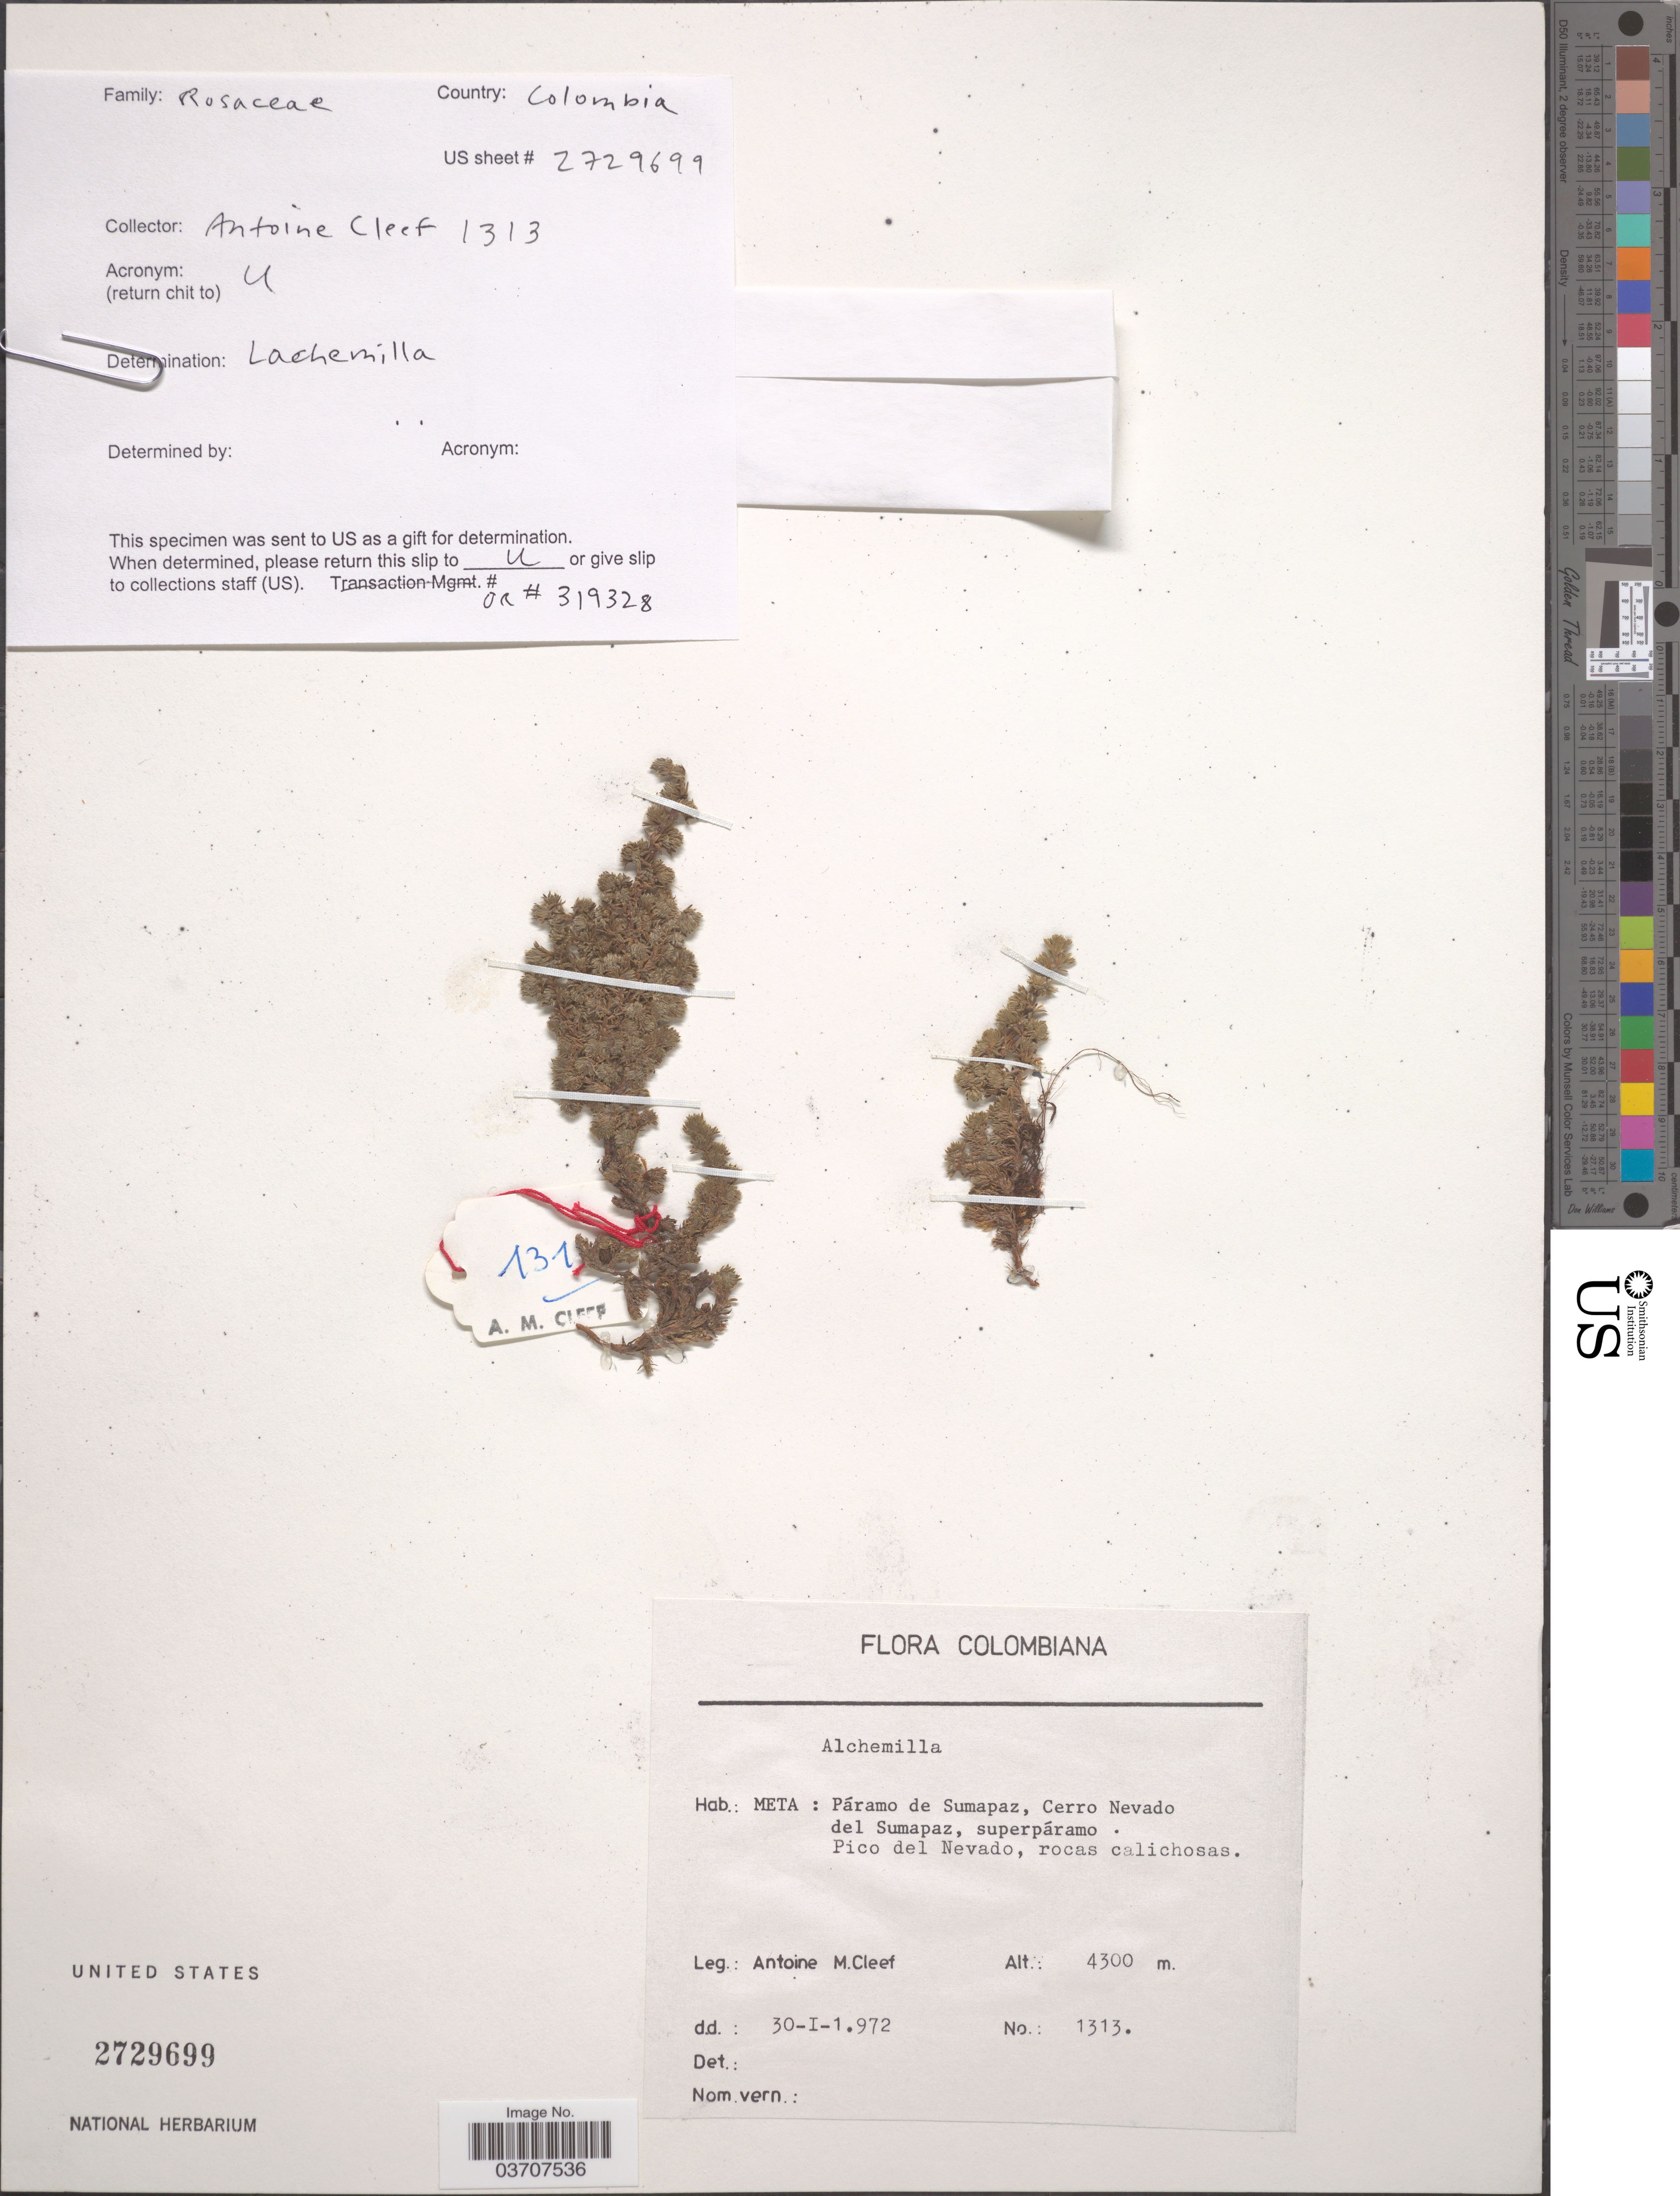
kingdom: Plantae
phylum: Tracheophyta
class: Magnoliopsida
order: Rosales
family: Rosaceae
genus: Lachemilla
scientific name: Lachemilla sp.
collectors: A. M. Cleef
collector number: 1313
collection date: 1972-01-30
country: Colombia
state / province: Meta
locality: Páramo de Sumapaz, Cerro Nevado del Sumapaz, superpáramo. Pico del Nevado.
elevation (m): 4300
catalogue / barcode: US 2729699